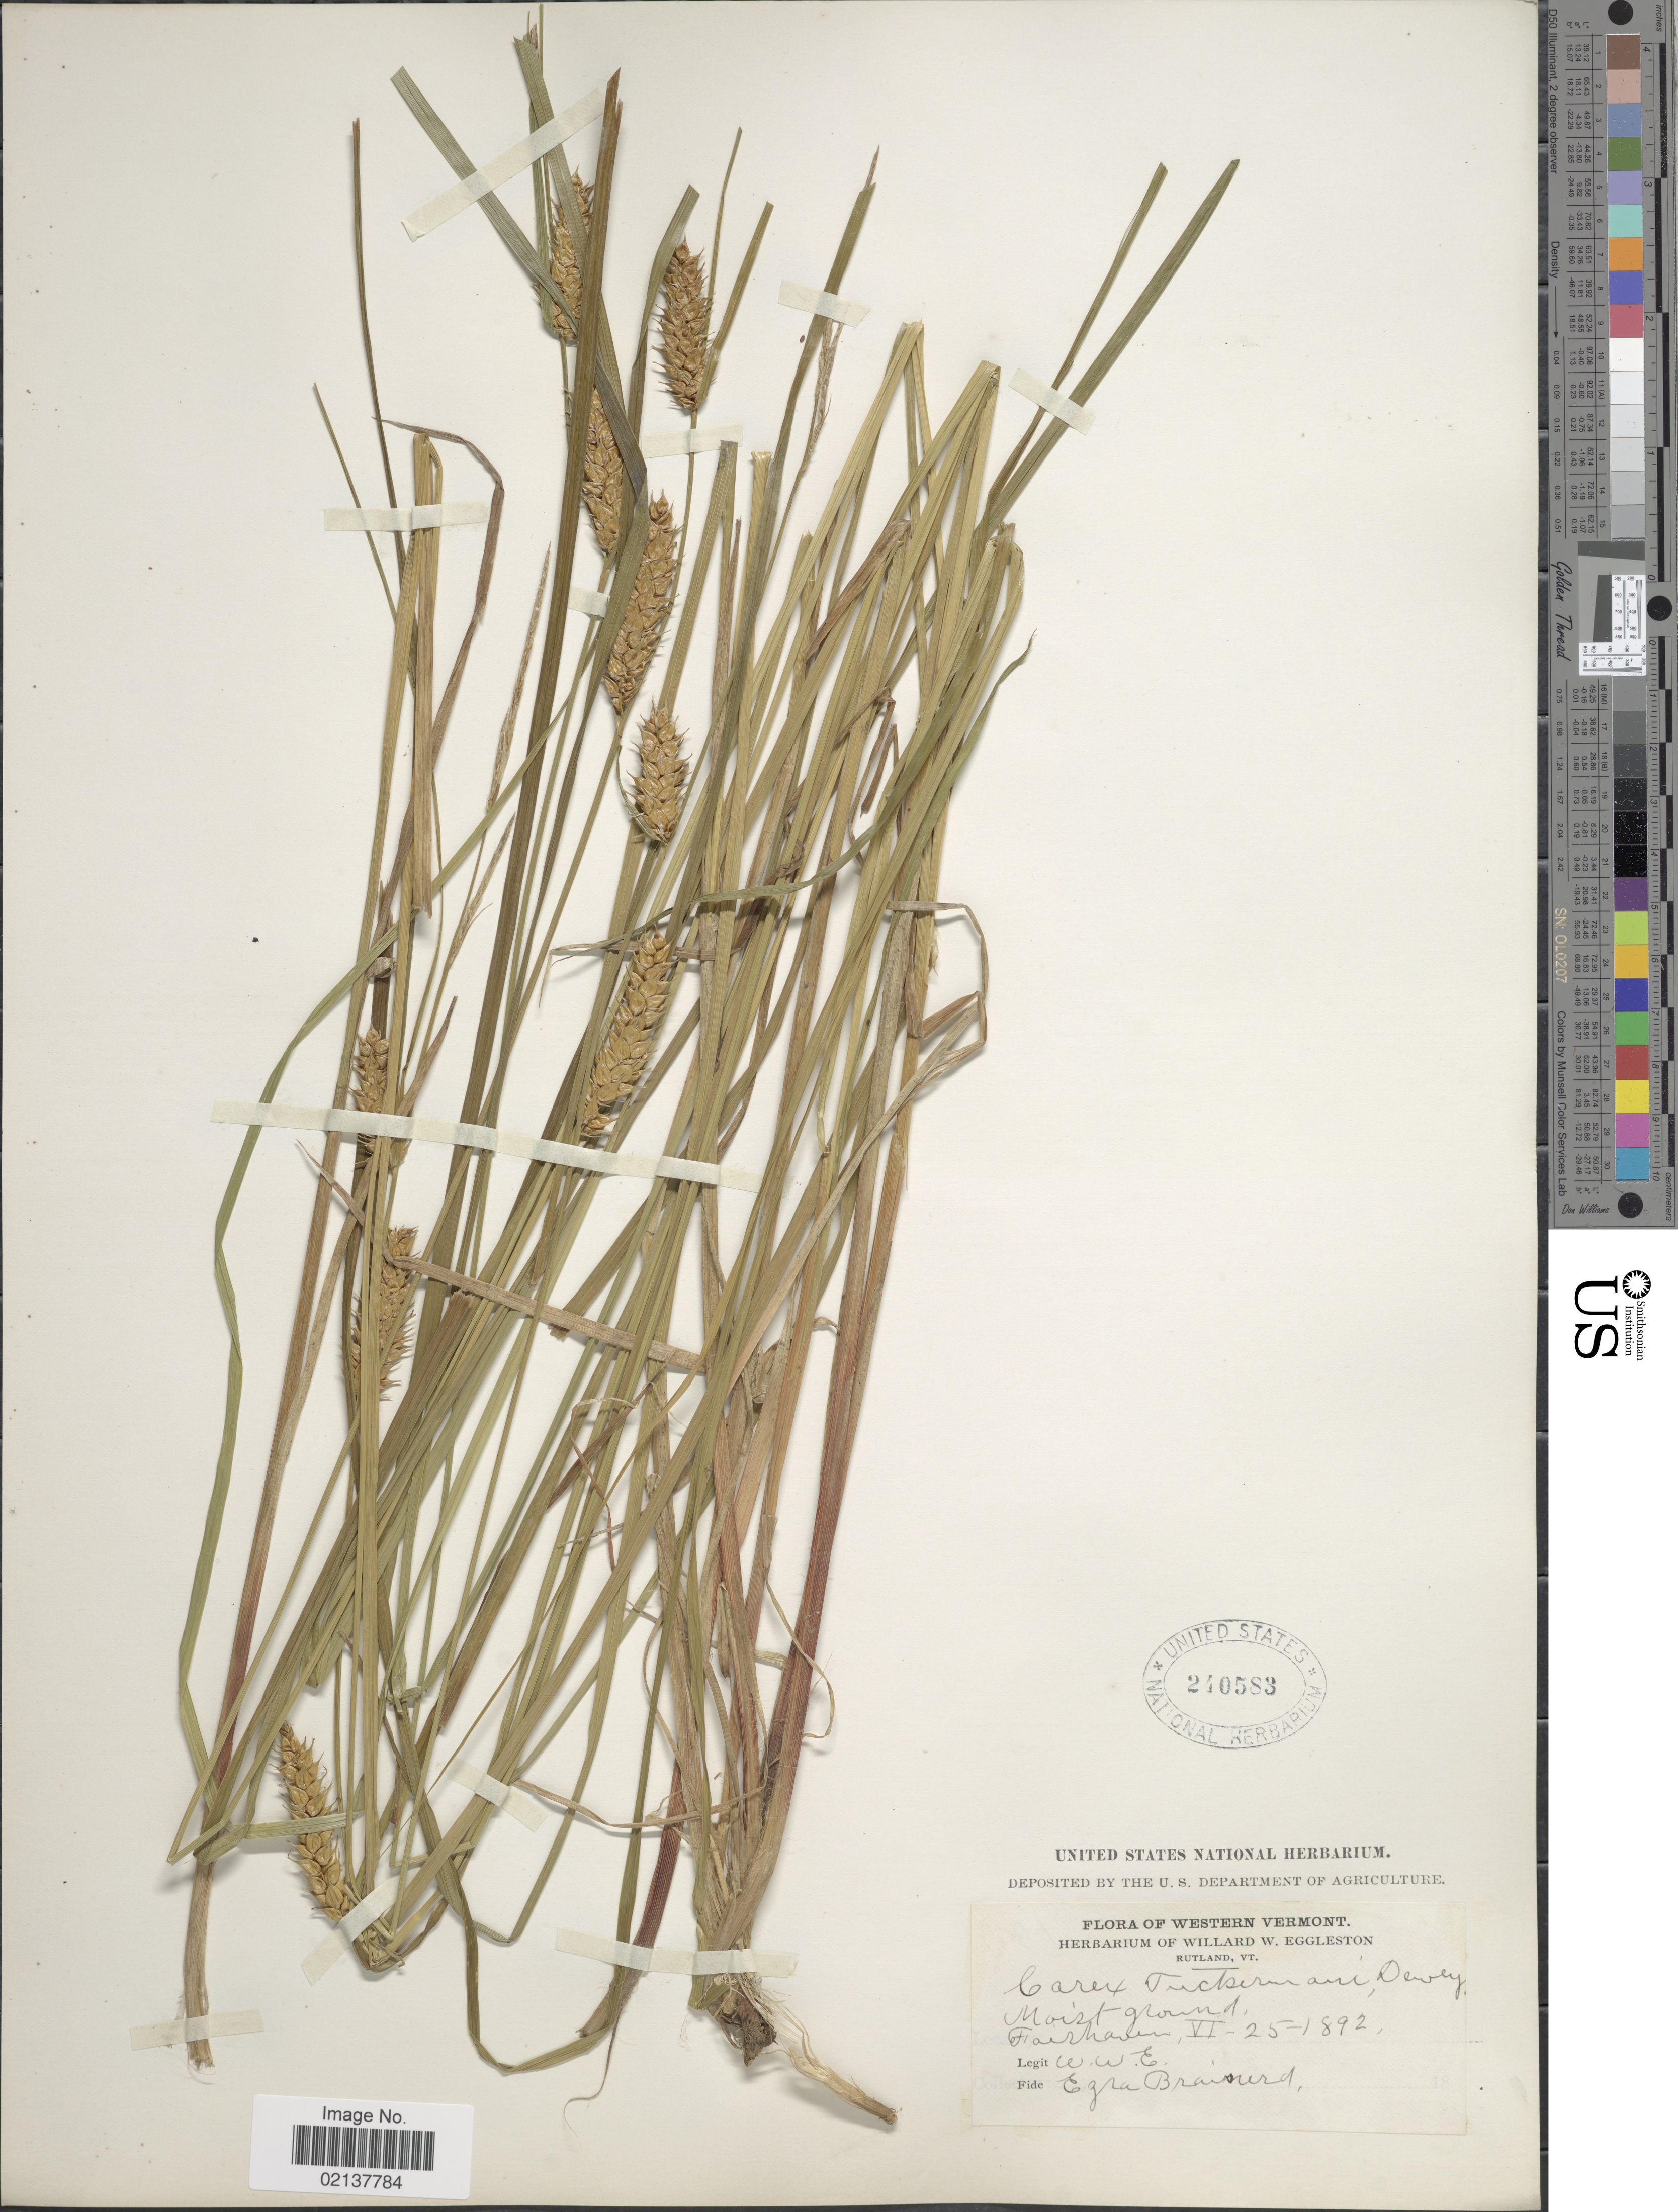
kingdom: Plantae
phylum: Tracheophyta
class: Liliopsida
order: Poales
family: Cyperaceae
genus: Carex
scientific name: Carex tuckermanii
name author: Boott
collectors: W. W. Eggleston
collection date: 1892-06-25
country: United States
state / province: Vermont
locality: Western Vermont, Moist ground, Fairhaven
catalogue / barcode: US 240583